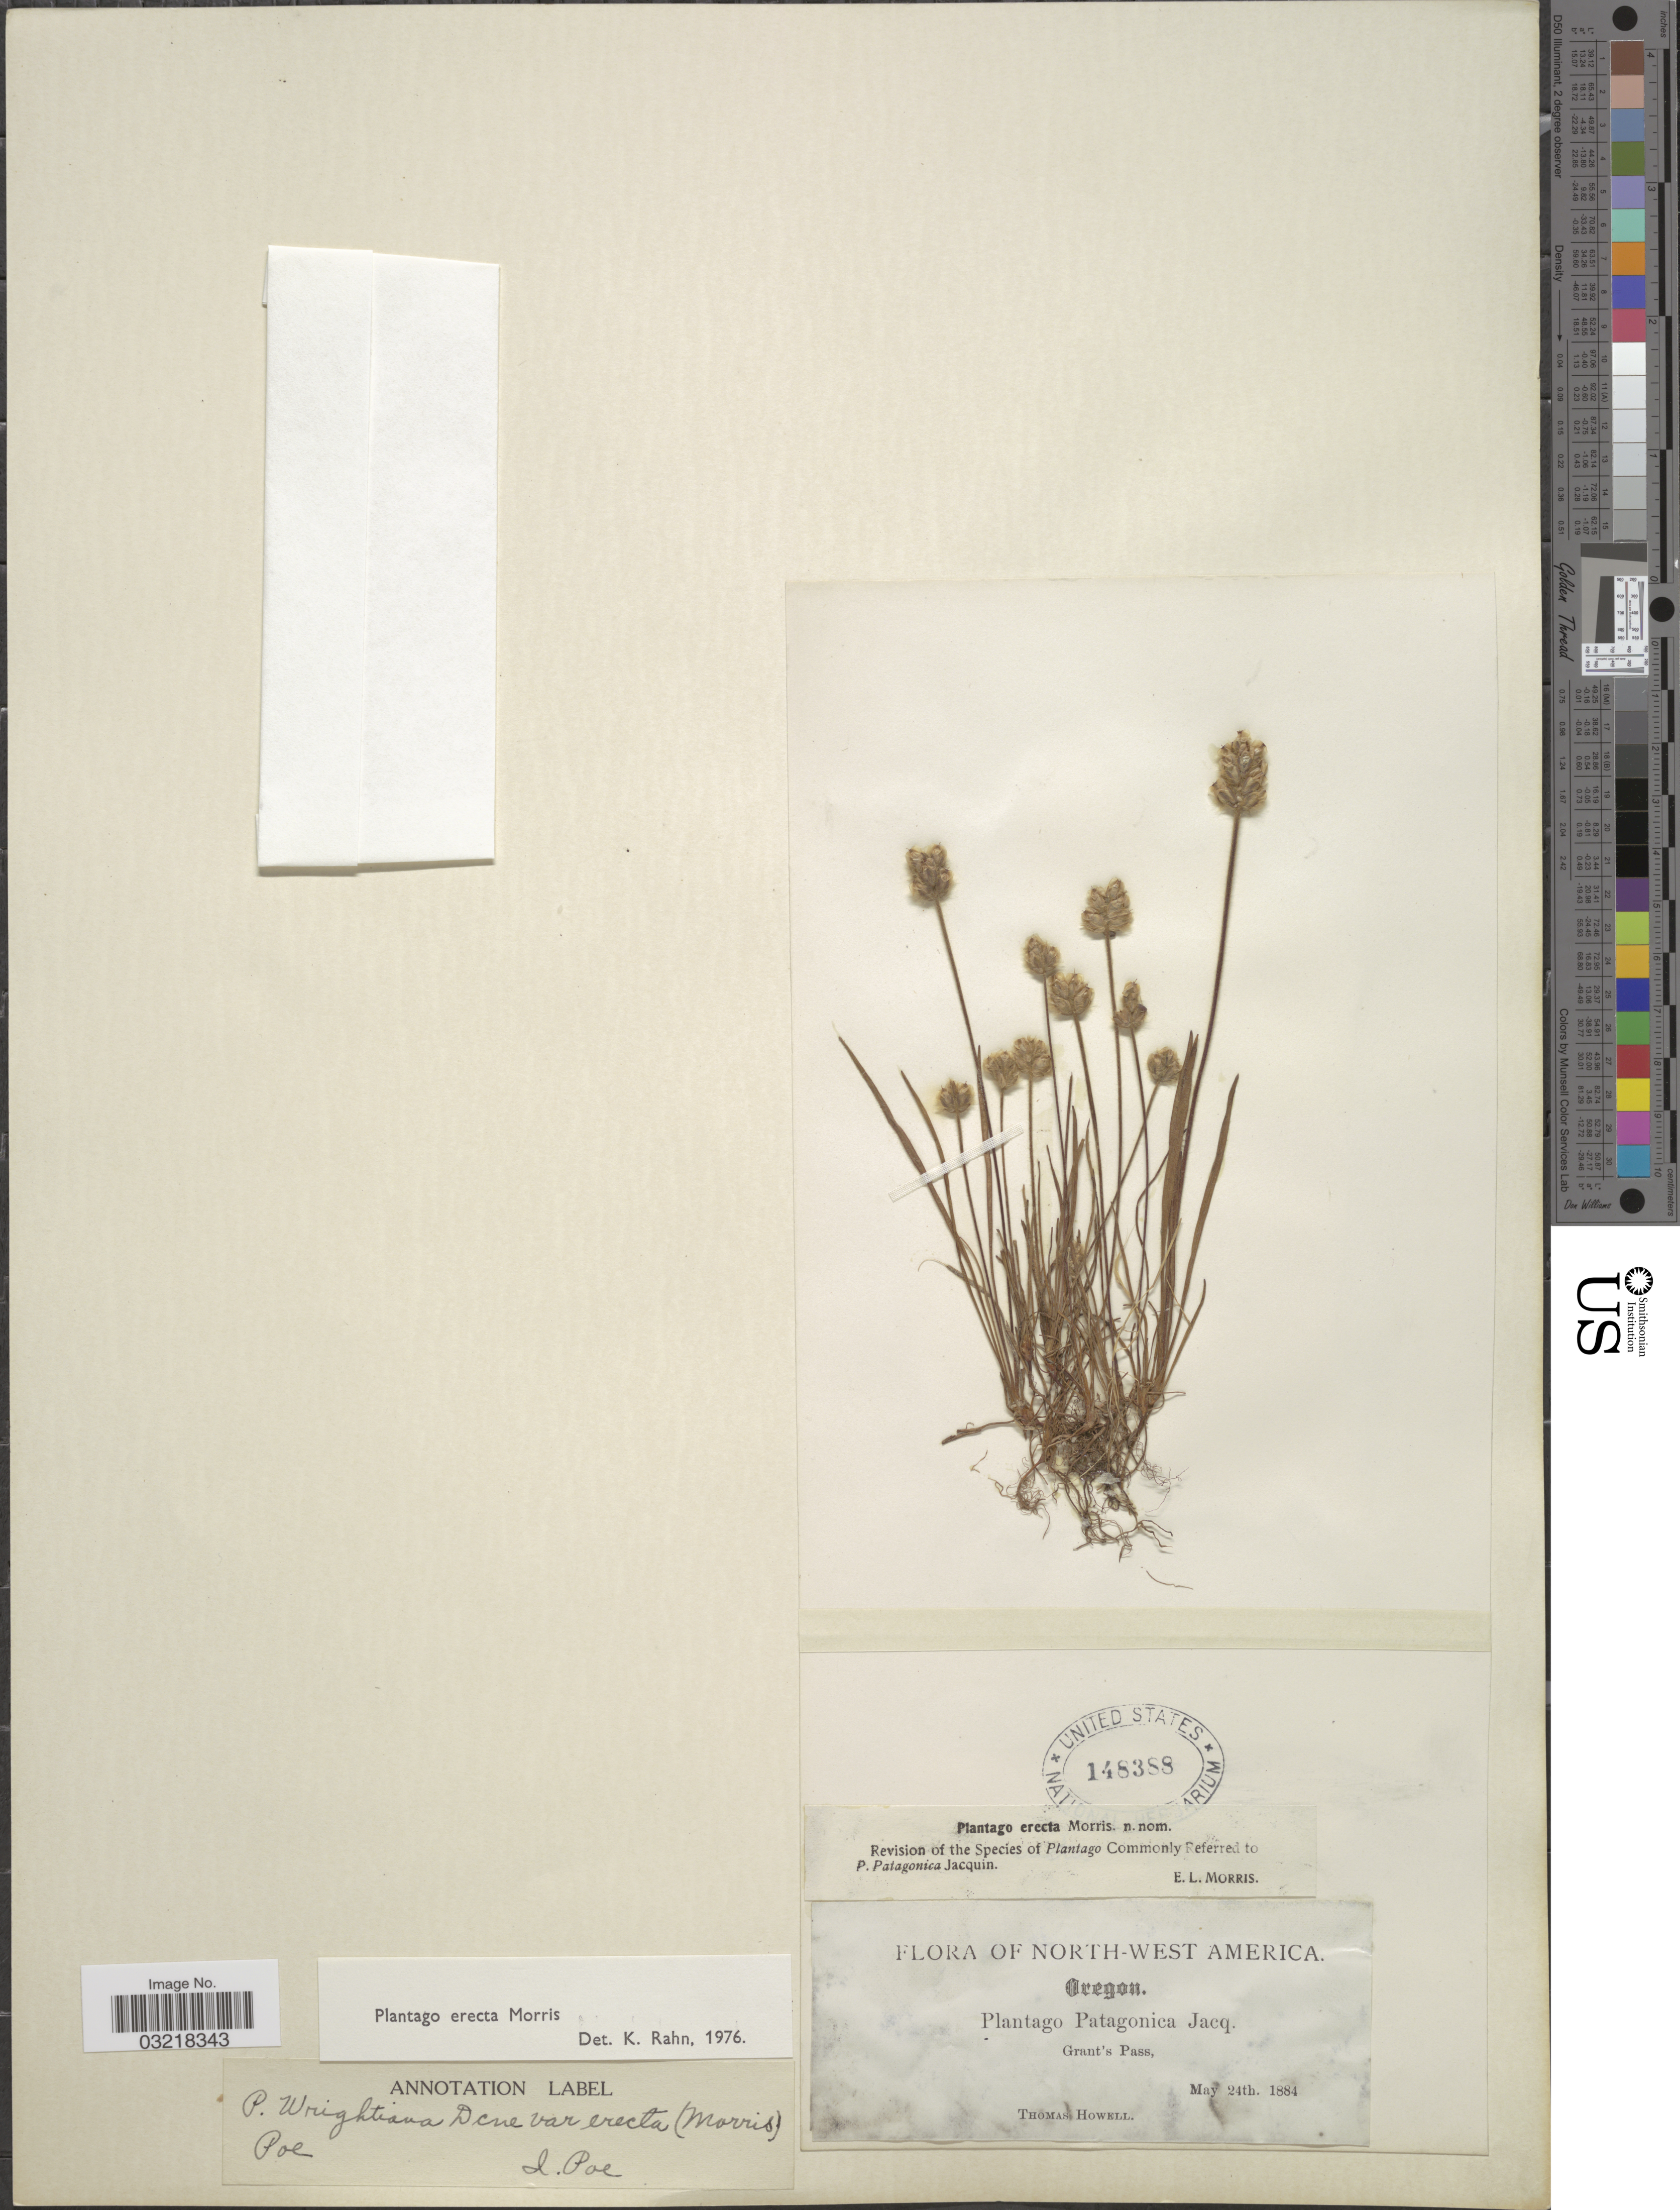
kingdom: Plantae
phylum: Tracheophyta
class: Magnoliopsida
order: Lamiales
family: Plantaginaceae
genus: Plantago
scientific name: Plantago erecta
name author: Morris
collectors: T. Howell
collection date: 1884-05-24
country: United States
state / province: Oregon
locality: North-West America. Grant's Pass.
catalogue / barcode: US 148388